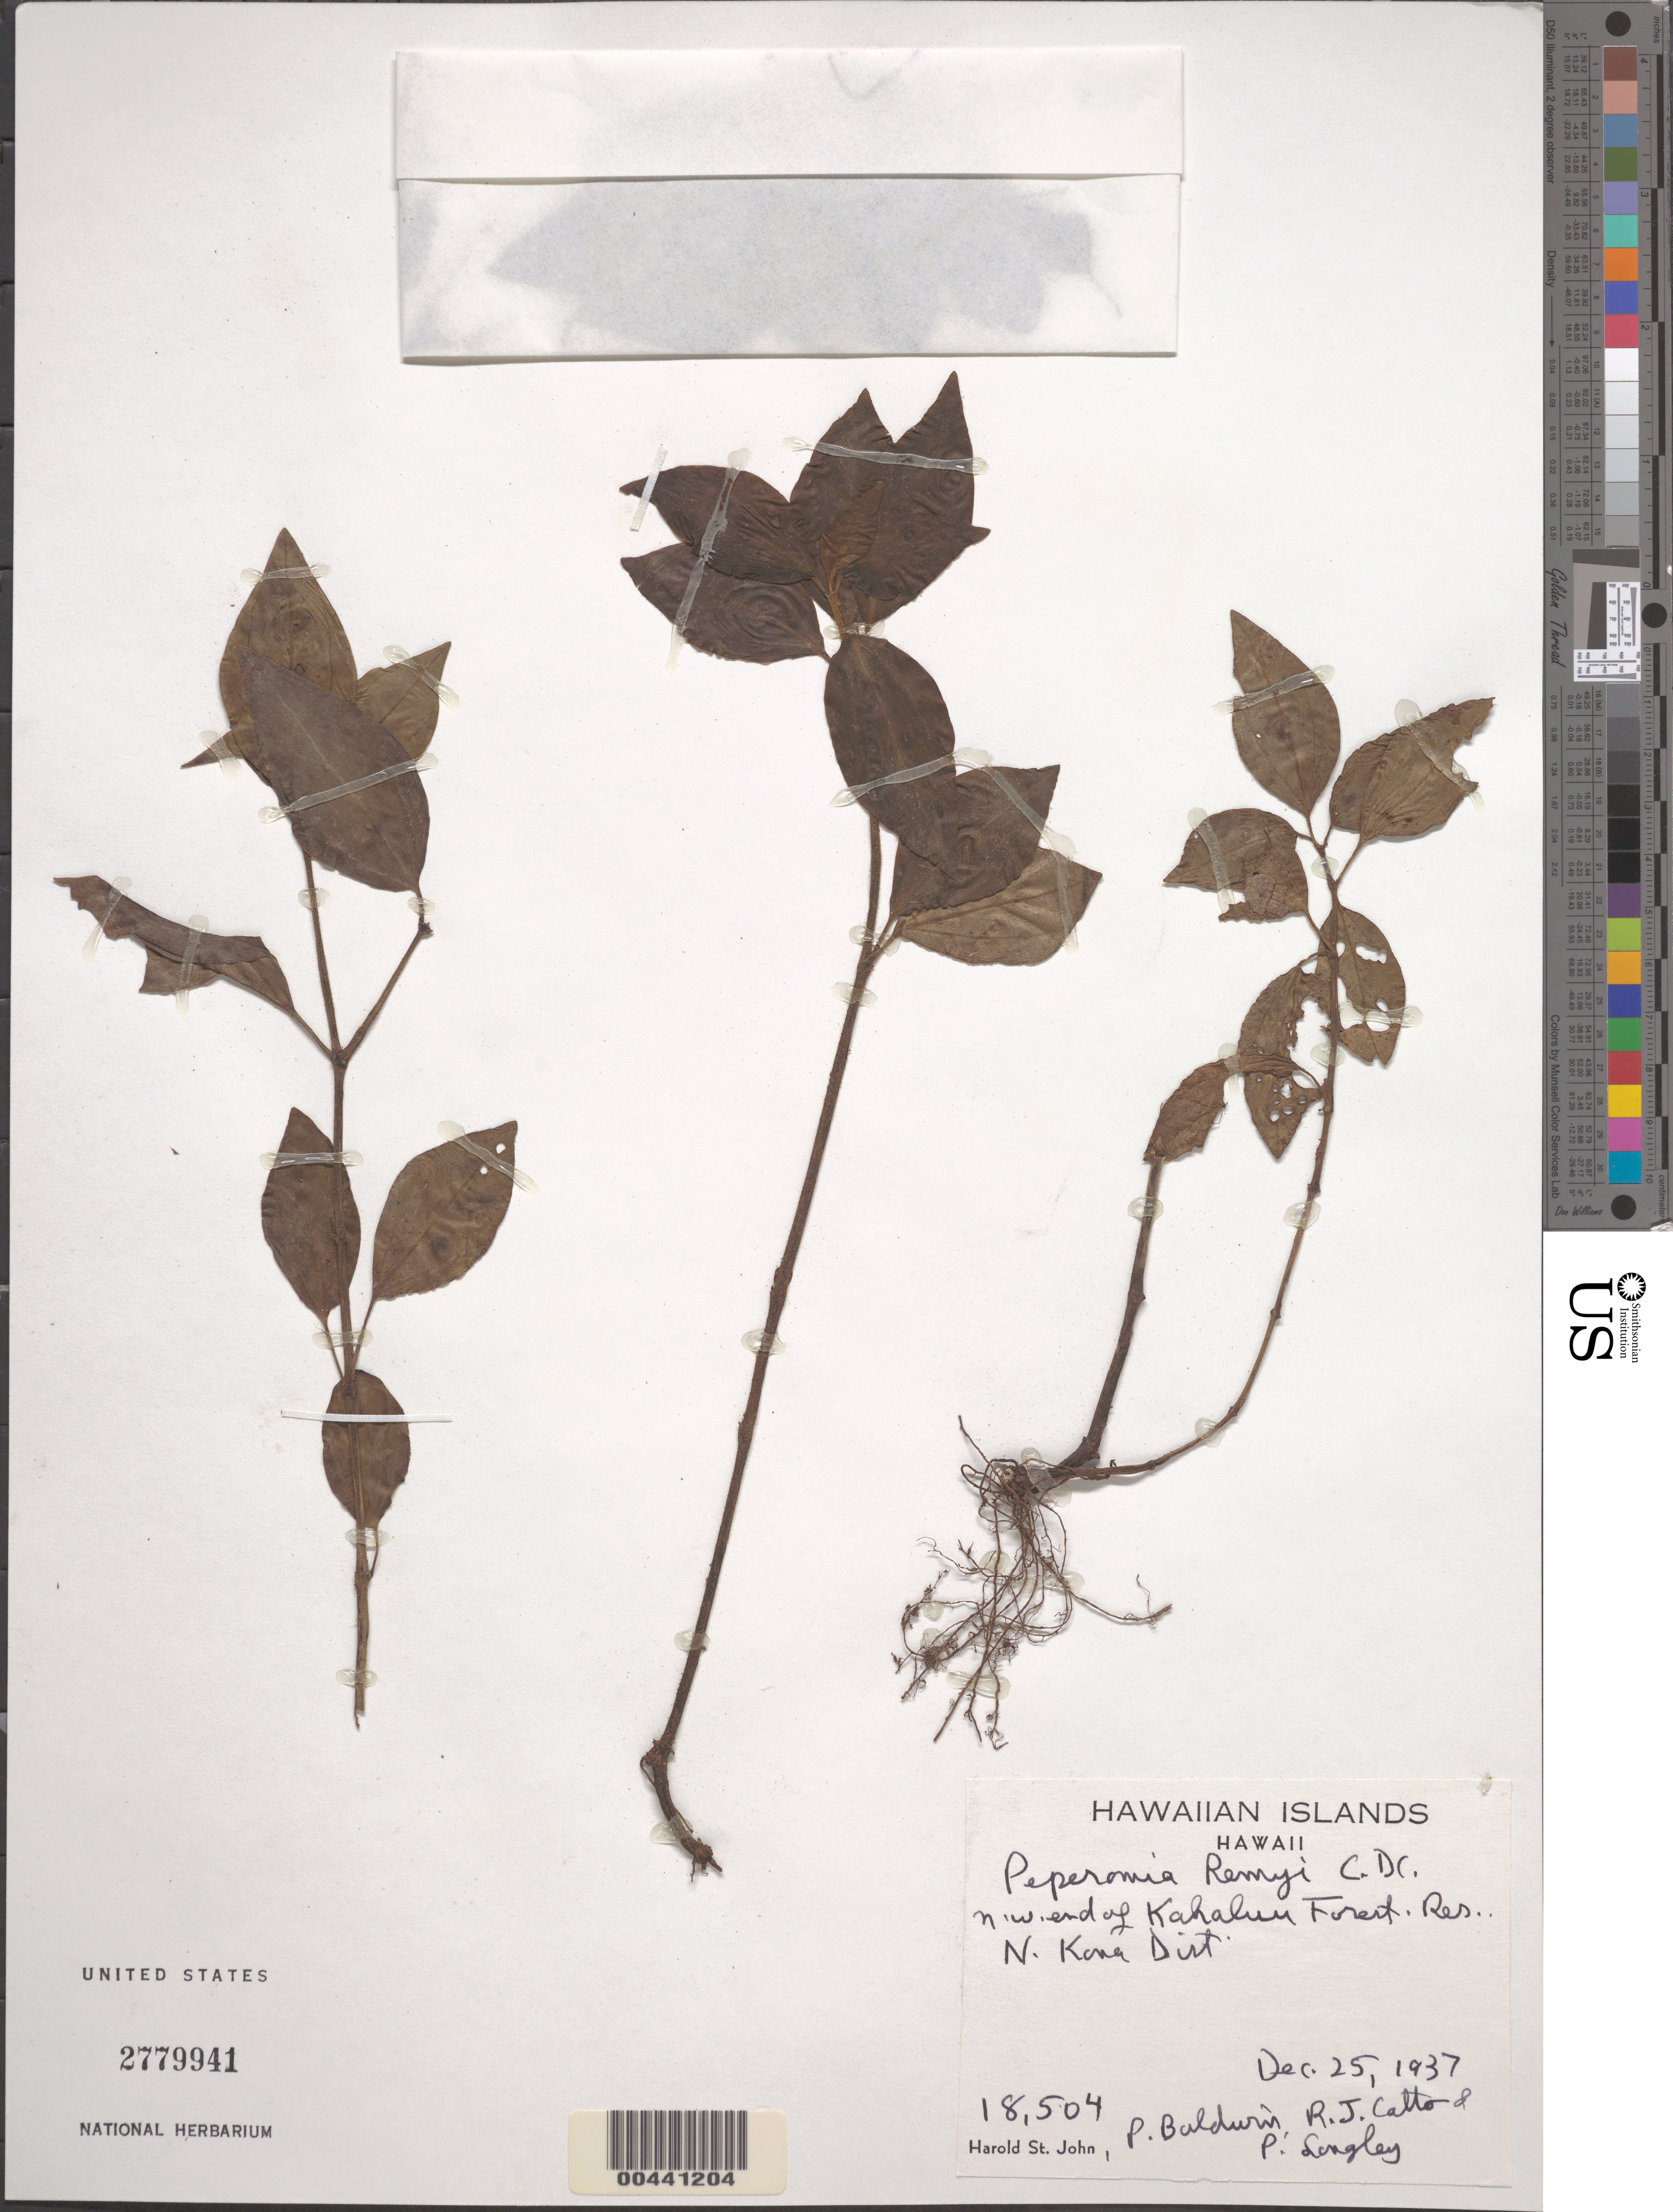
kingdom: Plantae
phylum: Tracheophyta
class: Magnoliopsida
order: Piperales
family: Piperaceae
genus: Peperomia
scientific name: Peperomia remyi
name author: C. DC.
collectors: H. St. John, P. Baldwin, R. Catto & P. Langley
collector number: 18504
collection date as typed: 25 Dec 1937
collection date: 1937-12-25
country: United States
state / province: Hawaii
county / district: Hawaii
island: Hawaii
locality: NW end of Kahaluu Forest Reserve, N Kona Dist.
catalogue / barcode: US 2779941